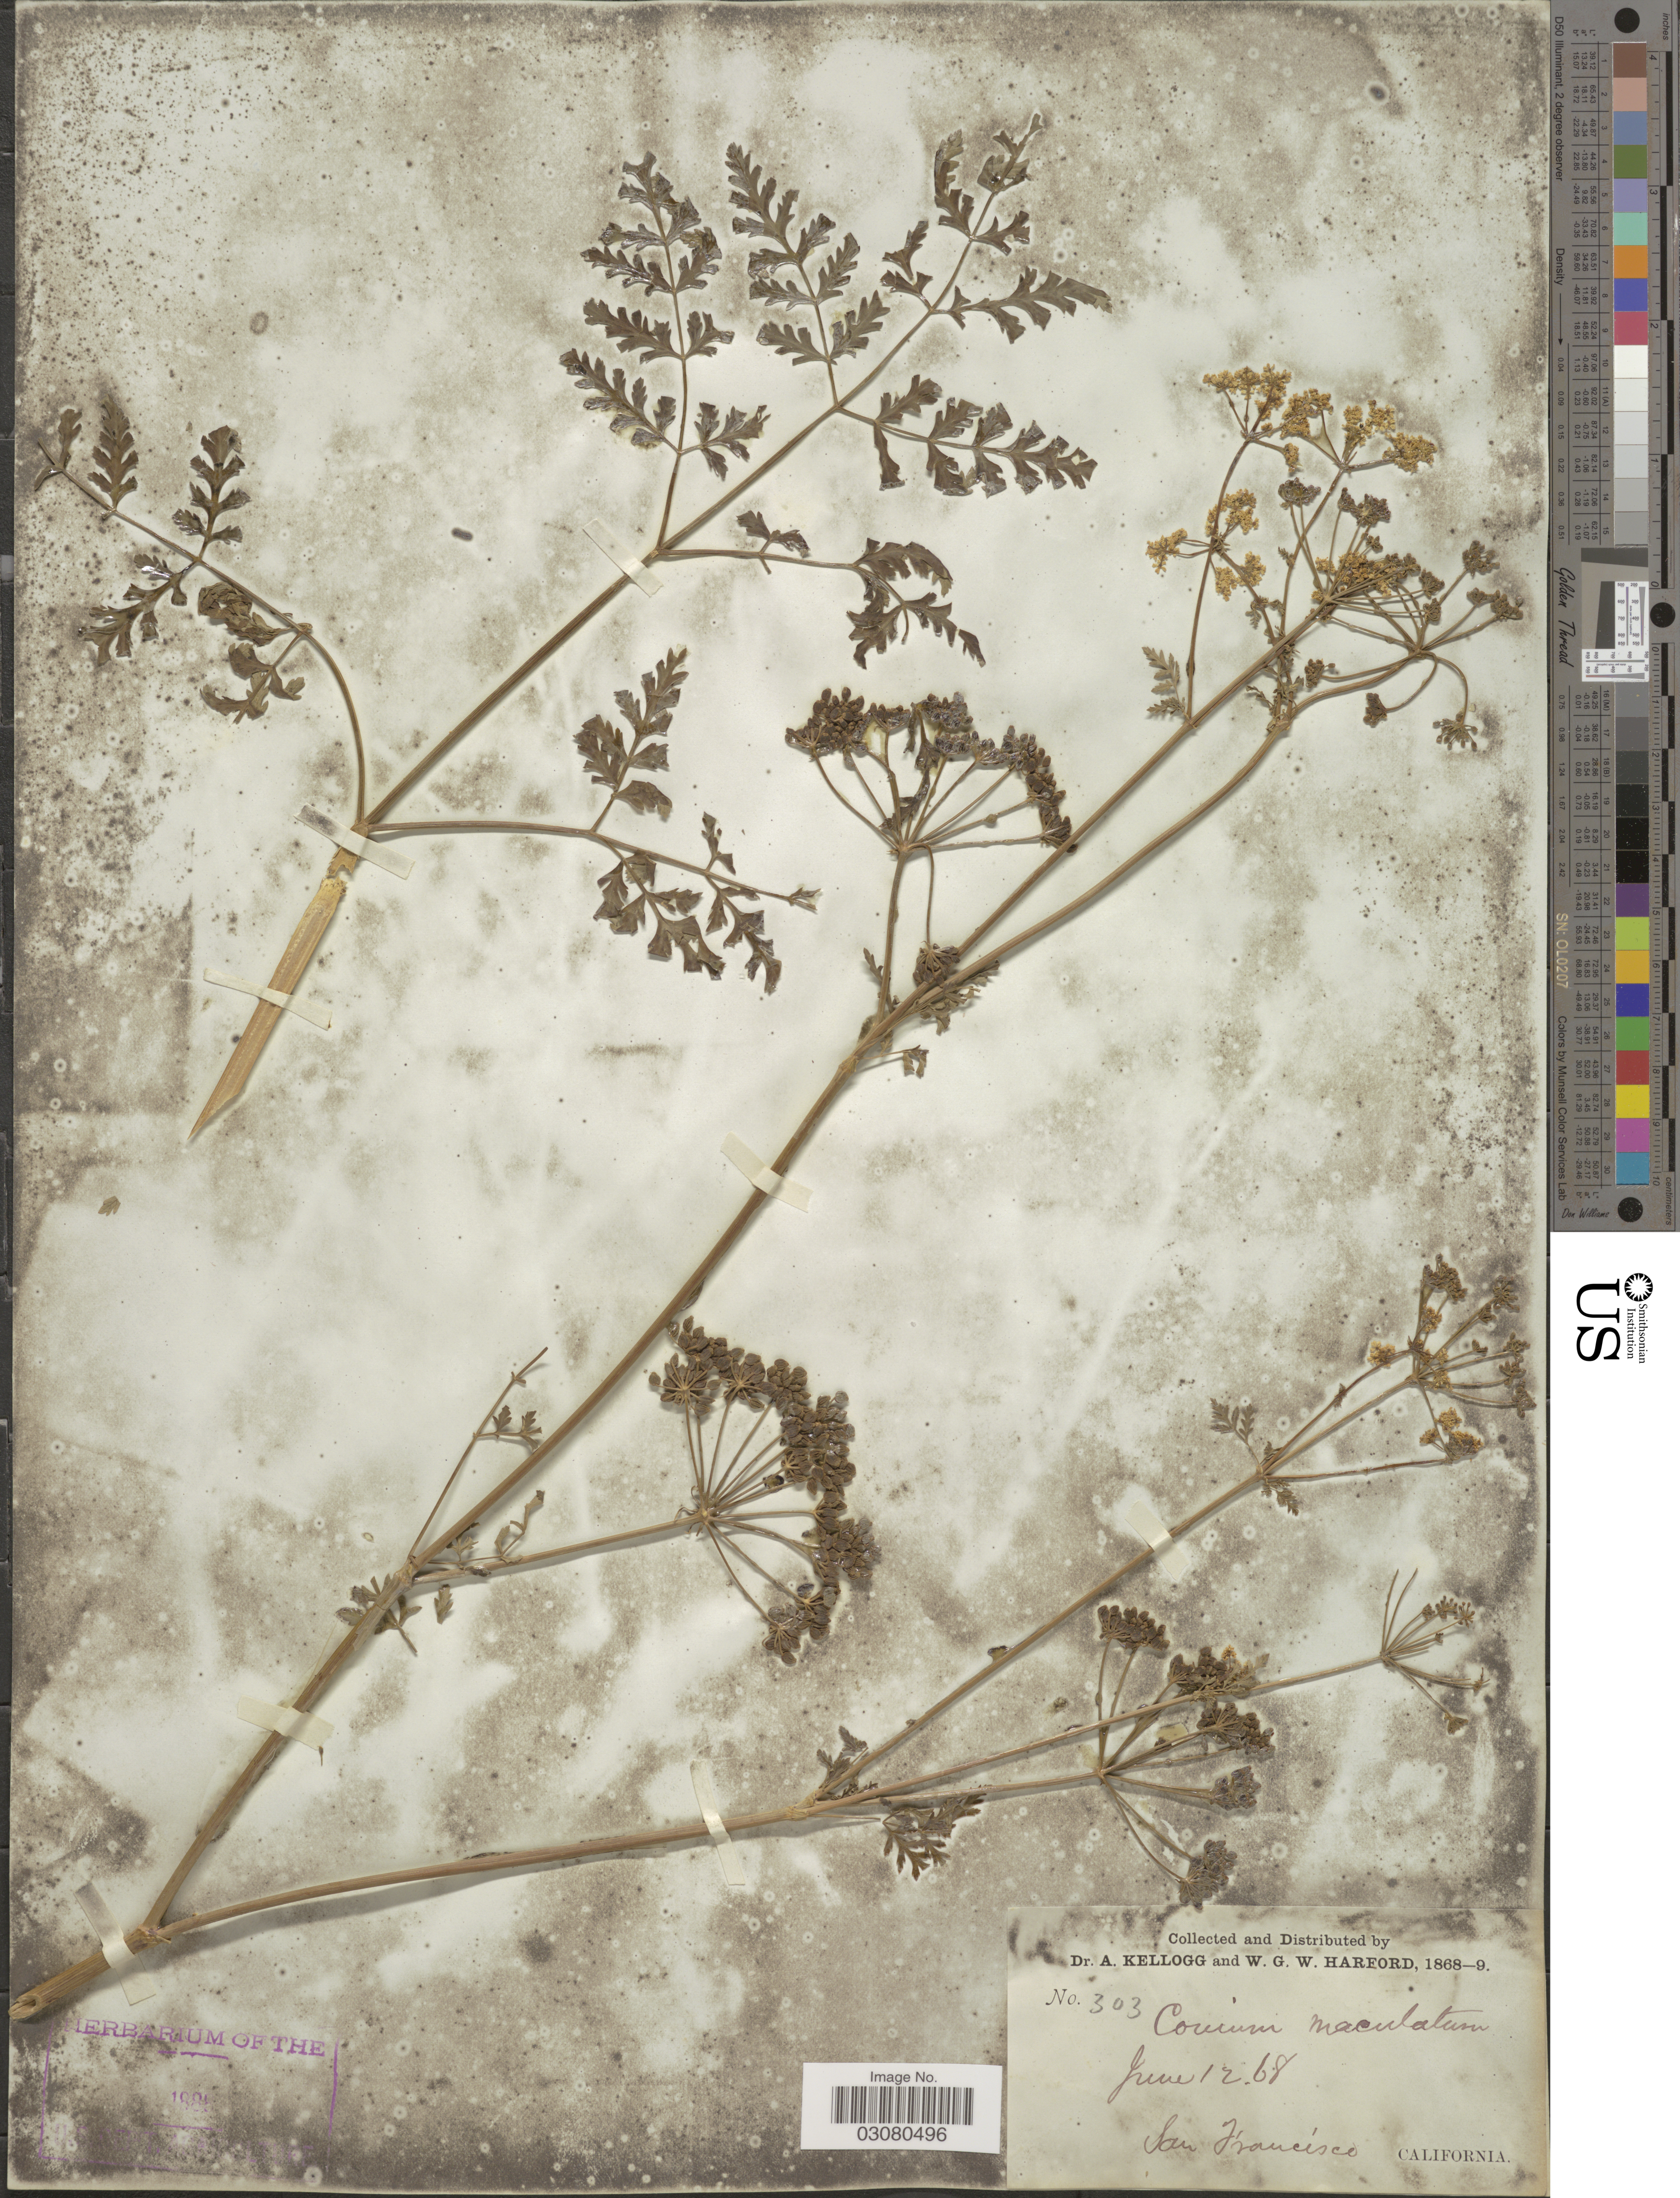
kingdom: Plantae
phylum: Tracheophyta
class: Magnoliopsida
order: Apiales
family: Apiaceae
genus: Conium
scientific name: Conium maculatum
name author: L.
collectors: A. Kellogg & W. G. W. Harford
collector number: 303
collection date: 1868-06-12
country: United States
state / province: California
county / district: San Francisco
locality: San Francisco.